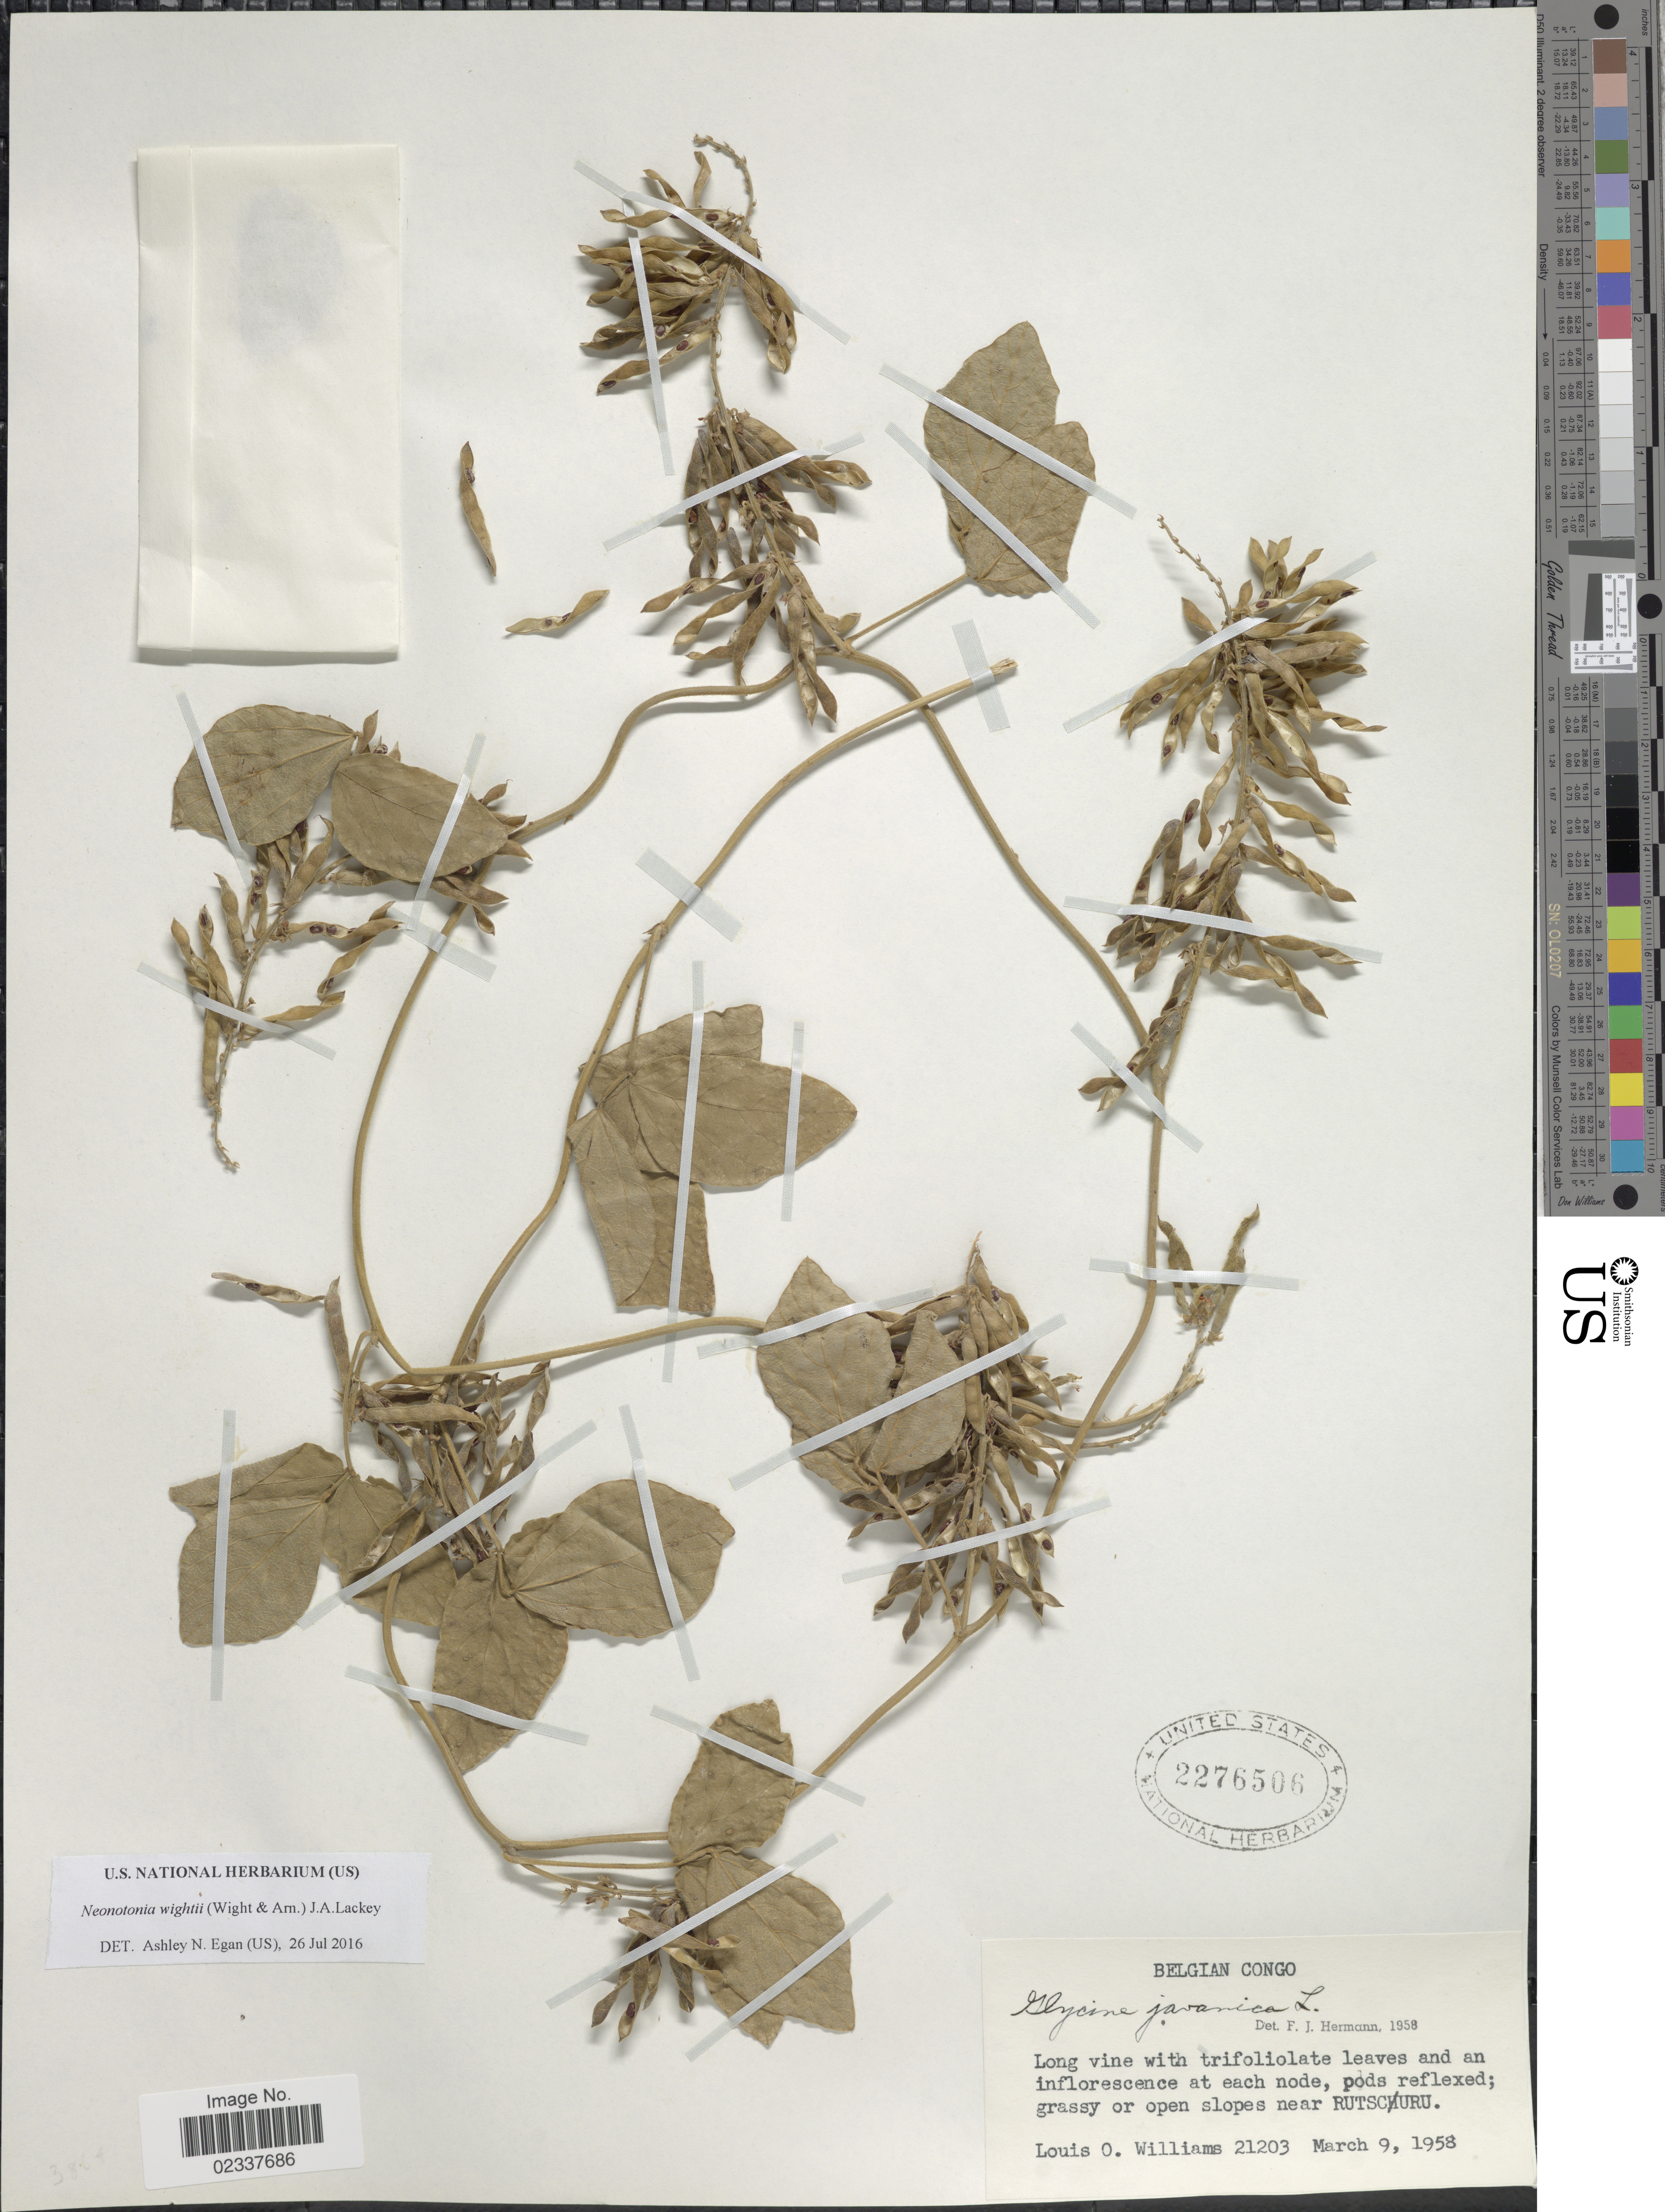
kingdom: Plantae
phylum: Tracheophyta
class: Magnoliopsida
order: Fabales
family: Fabaceae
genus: Neonotonia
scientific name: Neonotonia wightii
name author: (Arn.) J.A. Lackey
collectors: L. O. Williams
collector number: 21203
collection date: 1958-03-09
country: Congo, Democratic Republic of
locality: Belgian Congo, slopes near Rutscuru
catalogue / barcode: US 2276506